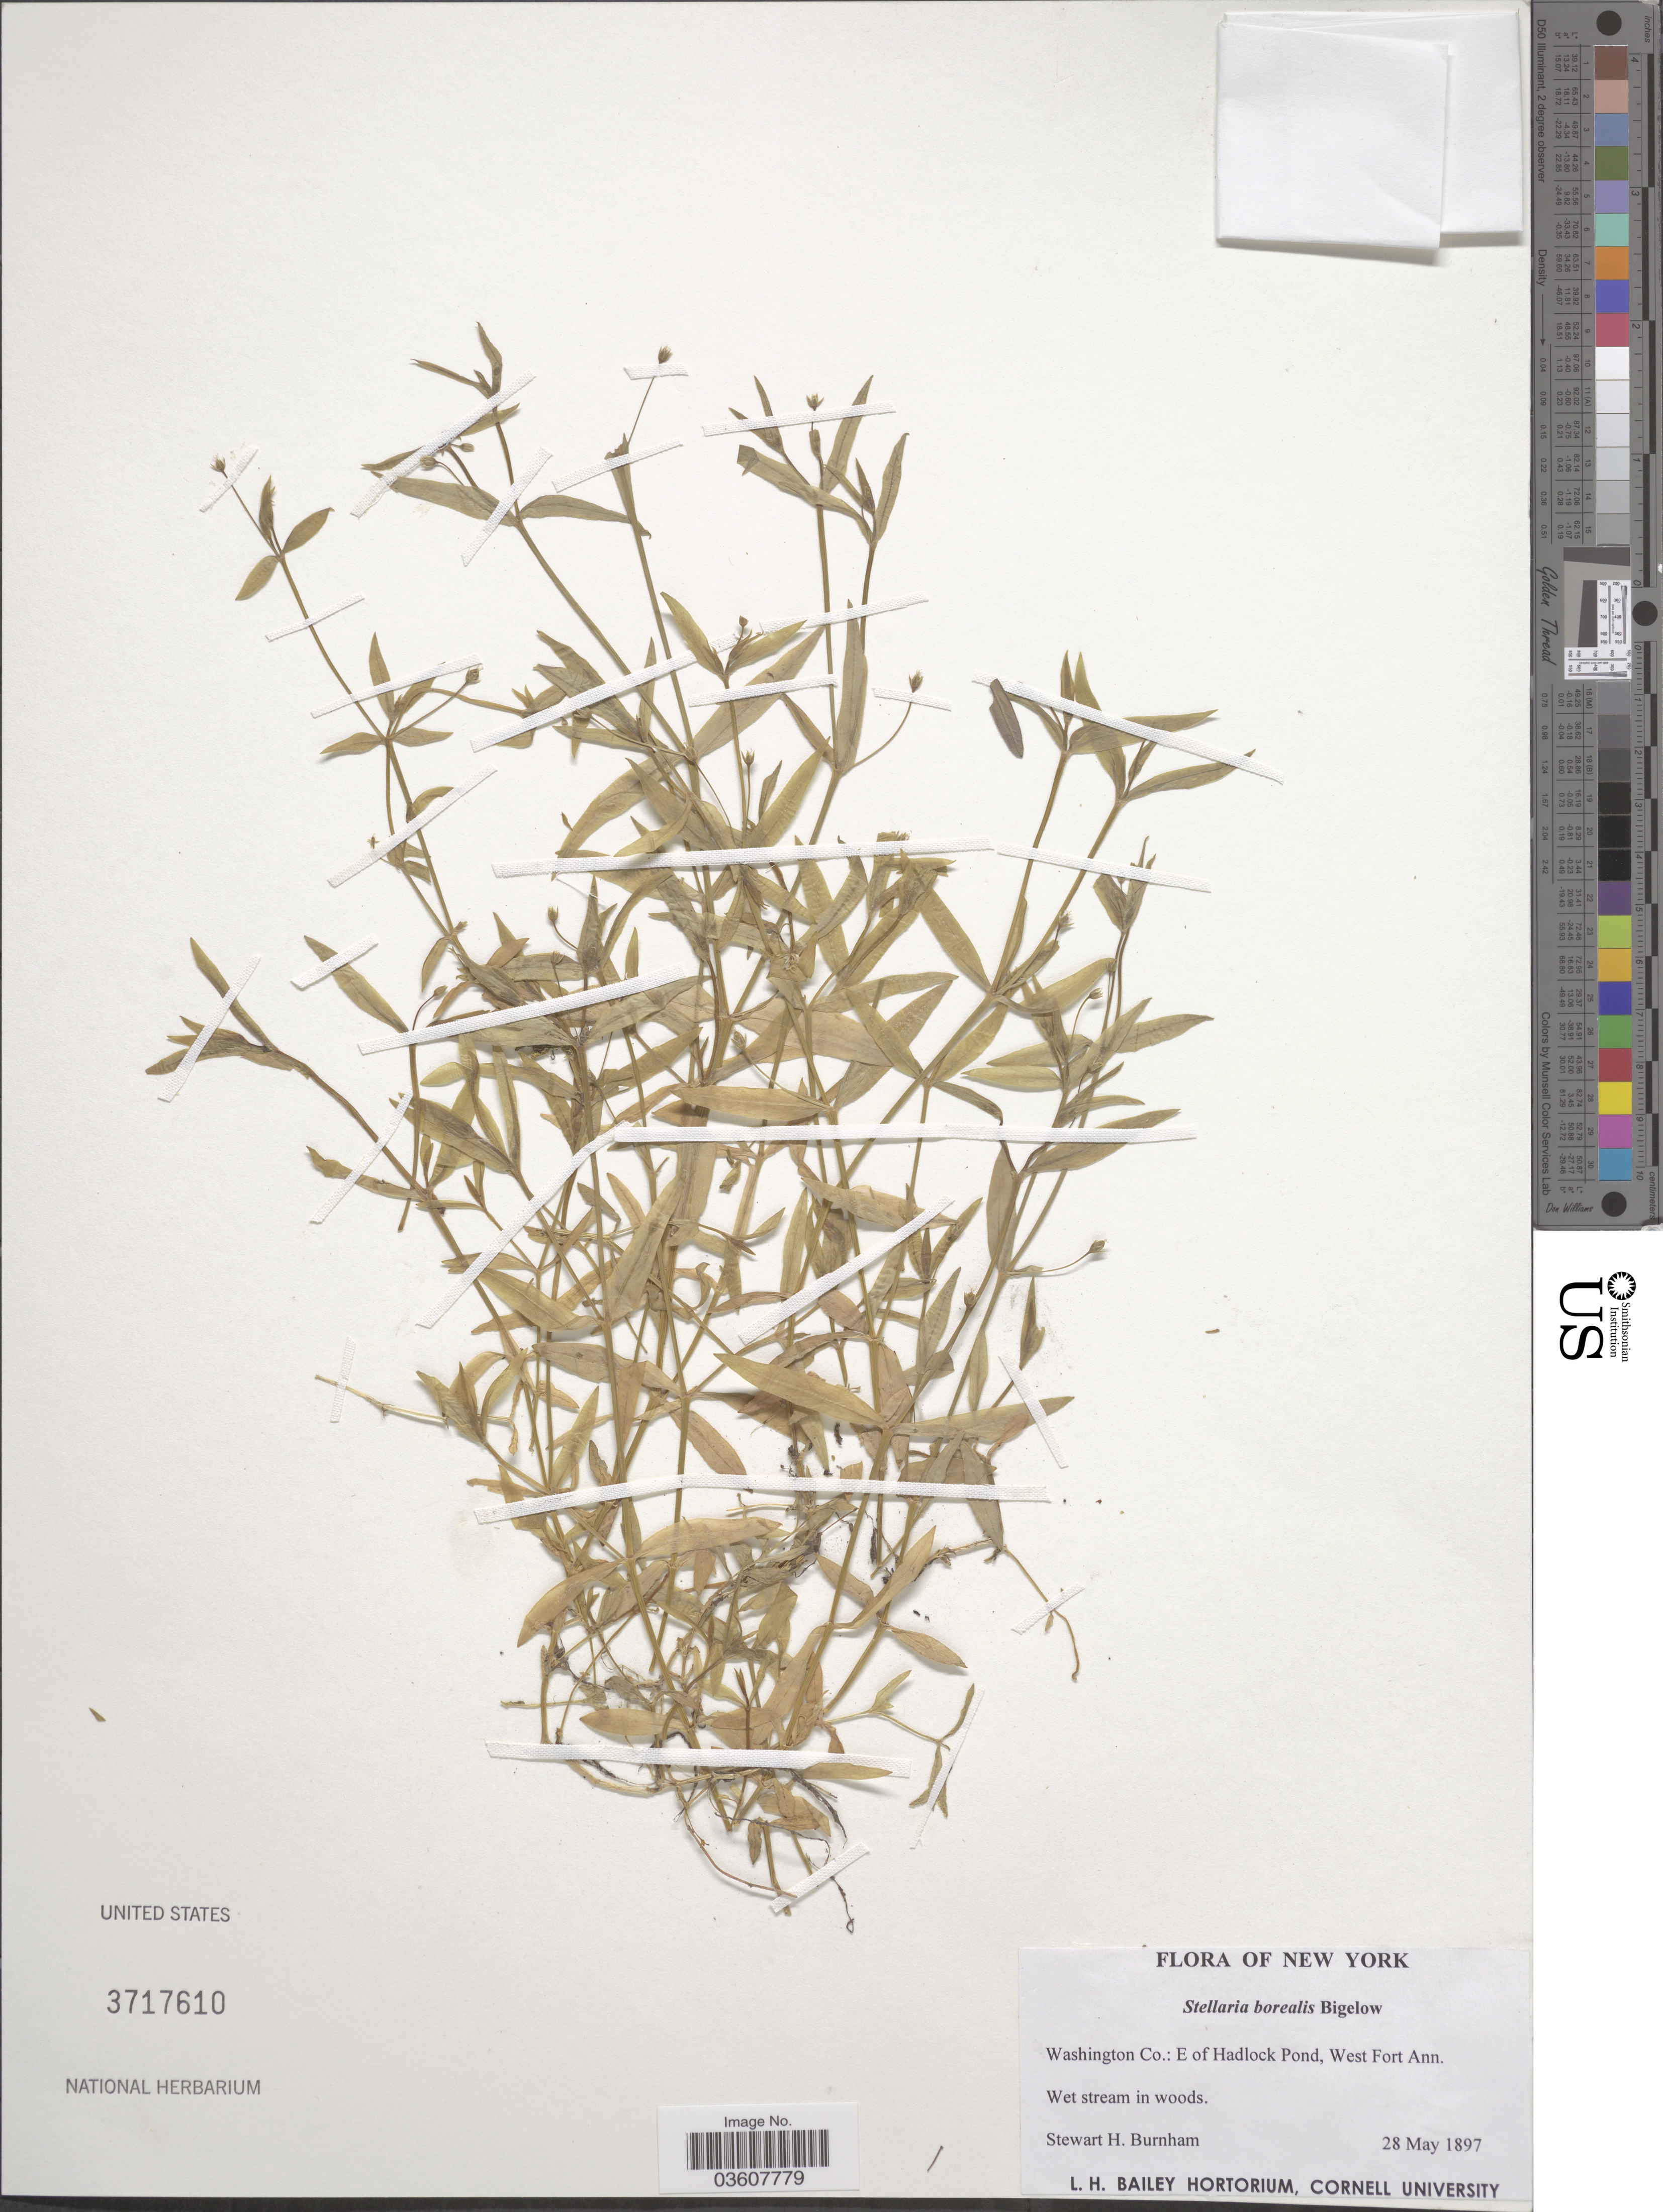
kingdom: Plantae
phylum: Tracheophyta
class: Magnoliopsida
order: Caryophyllales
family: Caryophyllaceae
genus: Stellaria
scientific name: Stellaria borealis subsp. borealis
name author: Bigelow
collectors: S. Burnham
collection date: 1897-05-28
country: United States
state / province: New York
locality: Washington Co.: E of Hadlock Pond, West Fort Anne.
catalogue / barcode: US 3717610